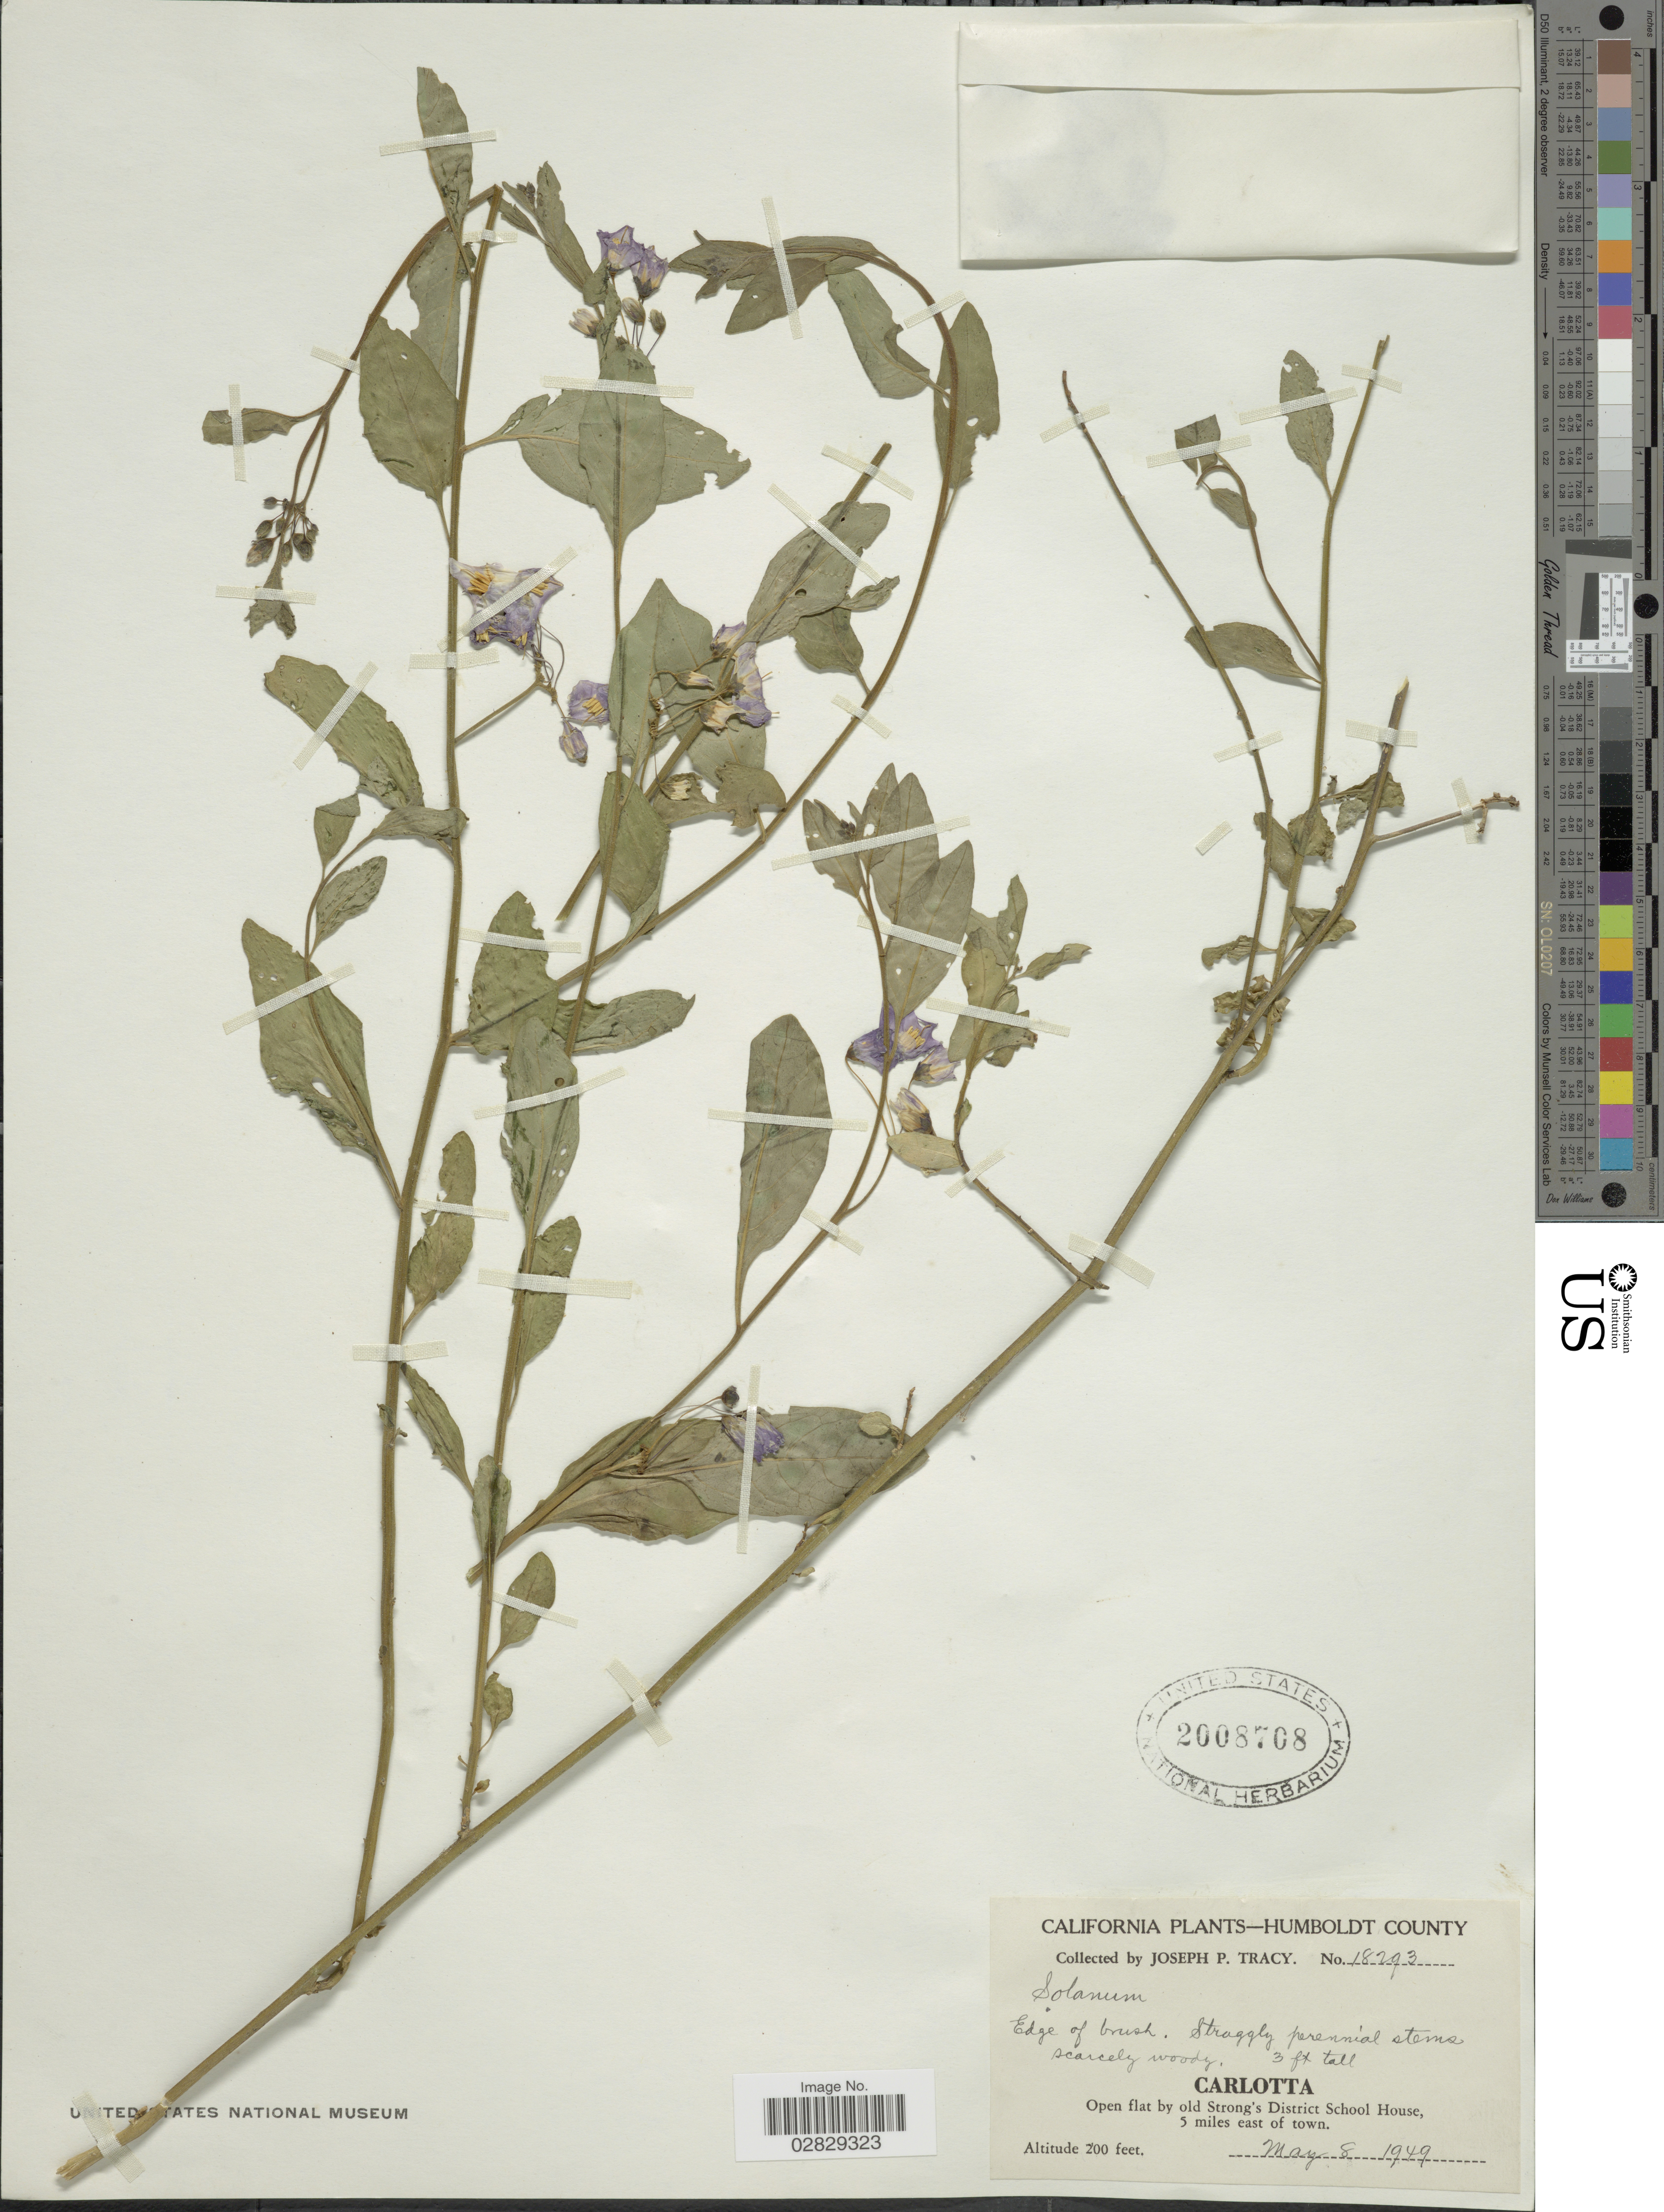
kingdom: Plantae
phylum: Tracheophyta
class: Magnoliopsida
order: Solanales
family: Solanaceae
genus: Solanum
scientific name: Solanum sp.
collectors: J. Tracy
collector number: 18293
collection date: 1949-05-08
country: United States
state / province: California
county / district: Humboldt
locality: Humboldt County. Carlotta. Open flat by old Strong's District School House, 5 miles east of town.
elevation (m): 61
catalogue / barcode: US 2008708